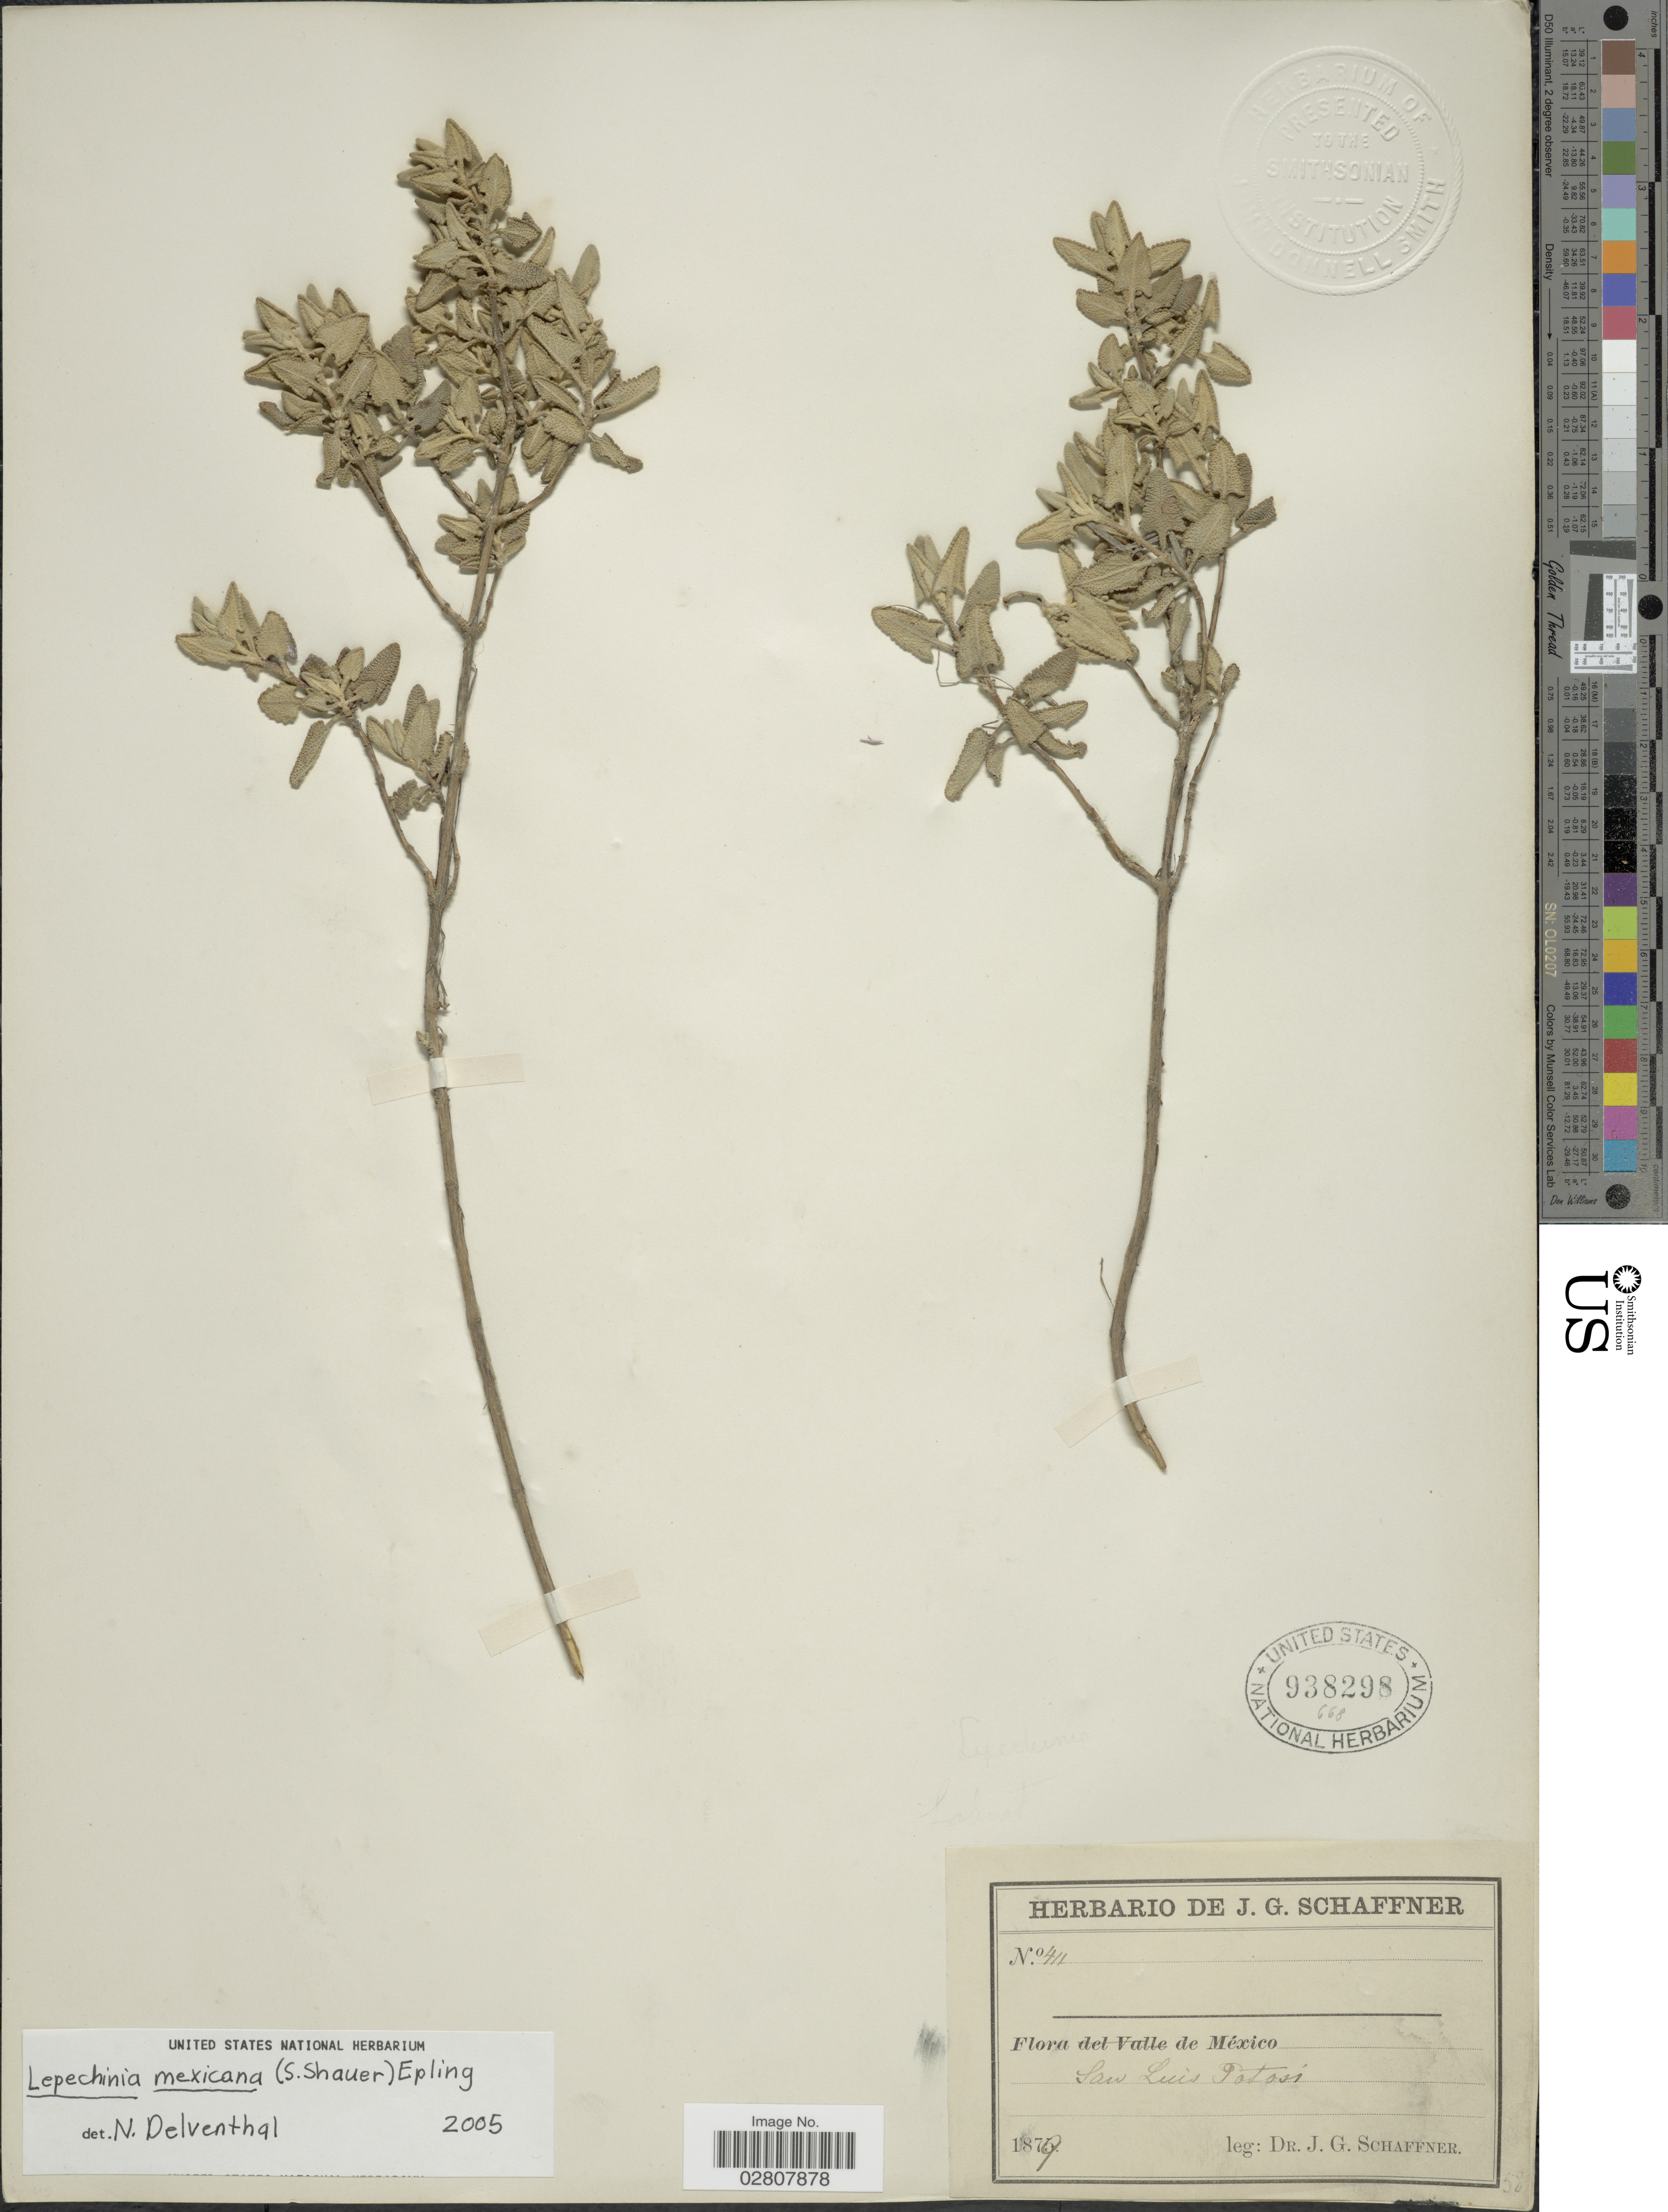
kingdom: Plantae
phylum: Tracheophyta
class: Magnoliopsida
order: Lamiales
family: Lamiaceae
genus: Lepechinia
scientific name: Lepechinia mexicana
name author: (S. Schauer) Epling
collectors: J. G. Schaffner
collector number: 411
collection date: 1879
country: Mexico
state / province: San Luis Potosí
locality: San Luis Potosi.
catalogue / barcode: US 938298